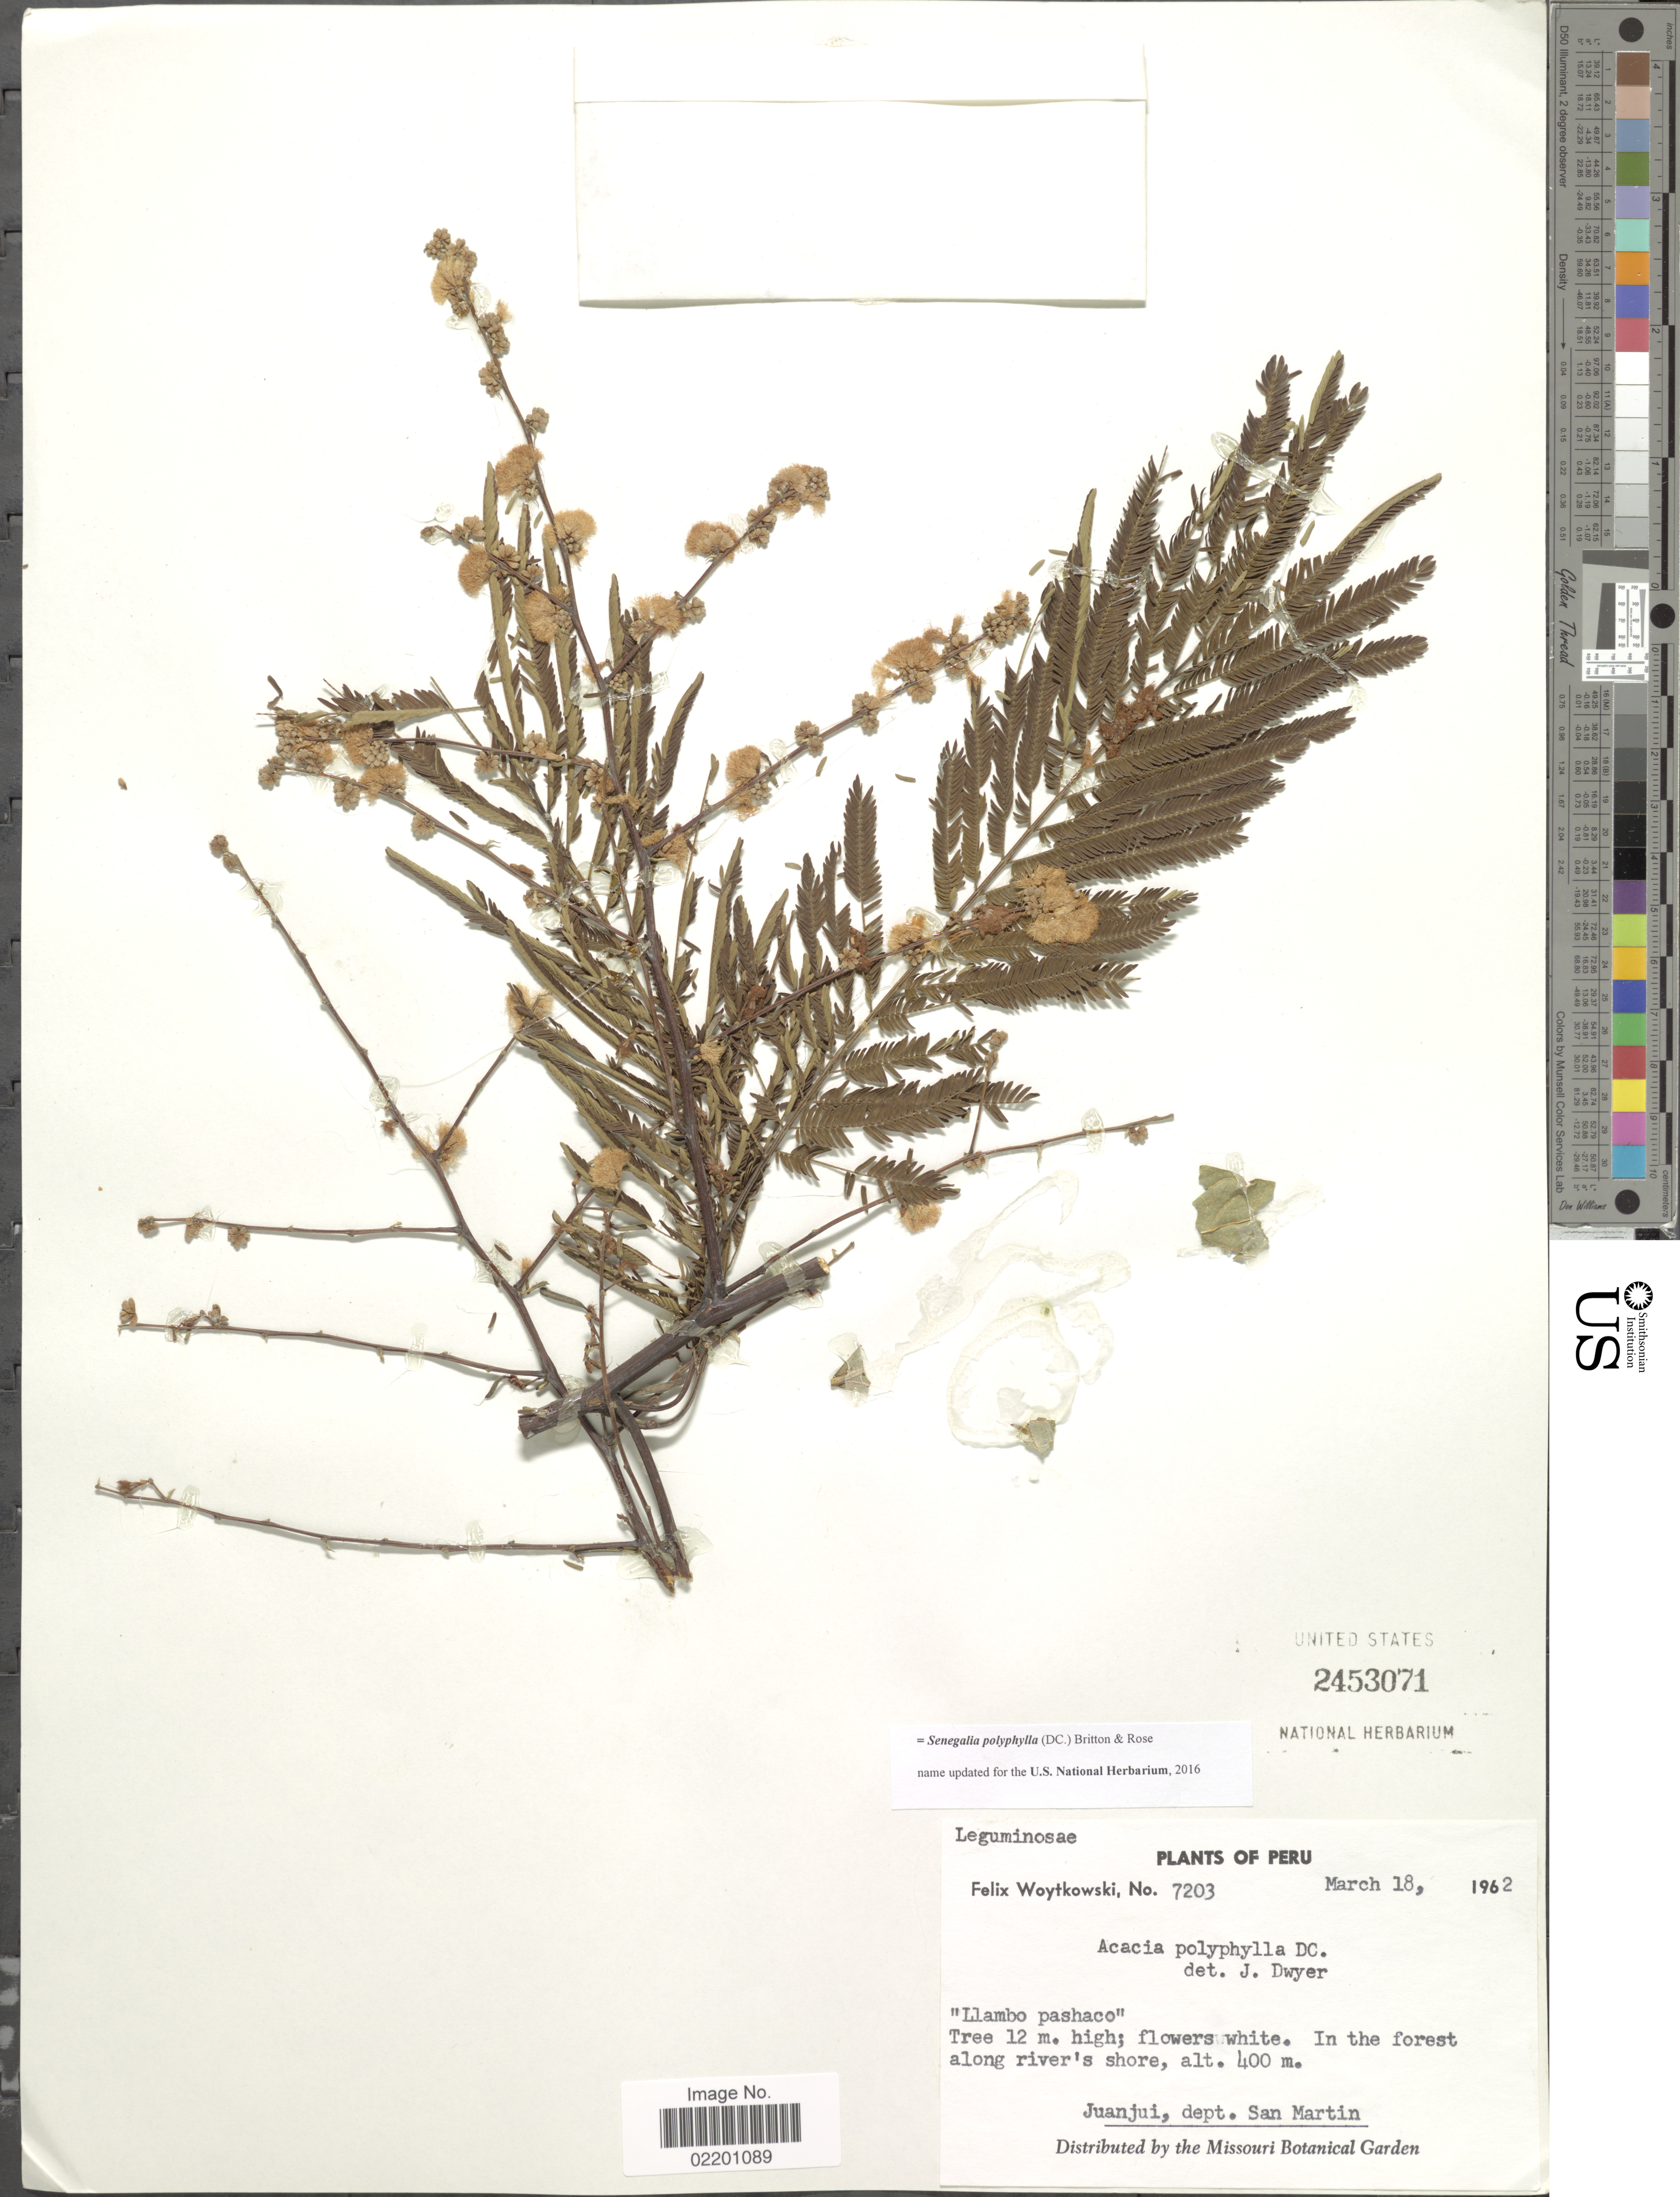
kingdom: Plantae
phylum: Tracheophyta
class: Magnoliopsida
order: Fabales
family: Fabaceae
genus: Senegalia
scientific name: Senegalia loretensis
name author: (J.F. Macbr.) Seigler & Ebinger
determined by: Santos, V. Terra dos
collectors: F. Woytkowski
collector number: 7203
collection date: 1962-03-18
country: Peru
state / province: San Martín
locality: In forest, along river's shore. Juanjui, dept. San Martin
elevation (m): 400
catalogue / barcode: US 2453071